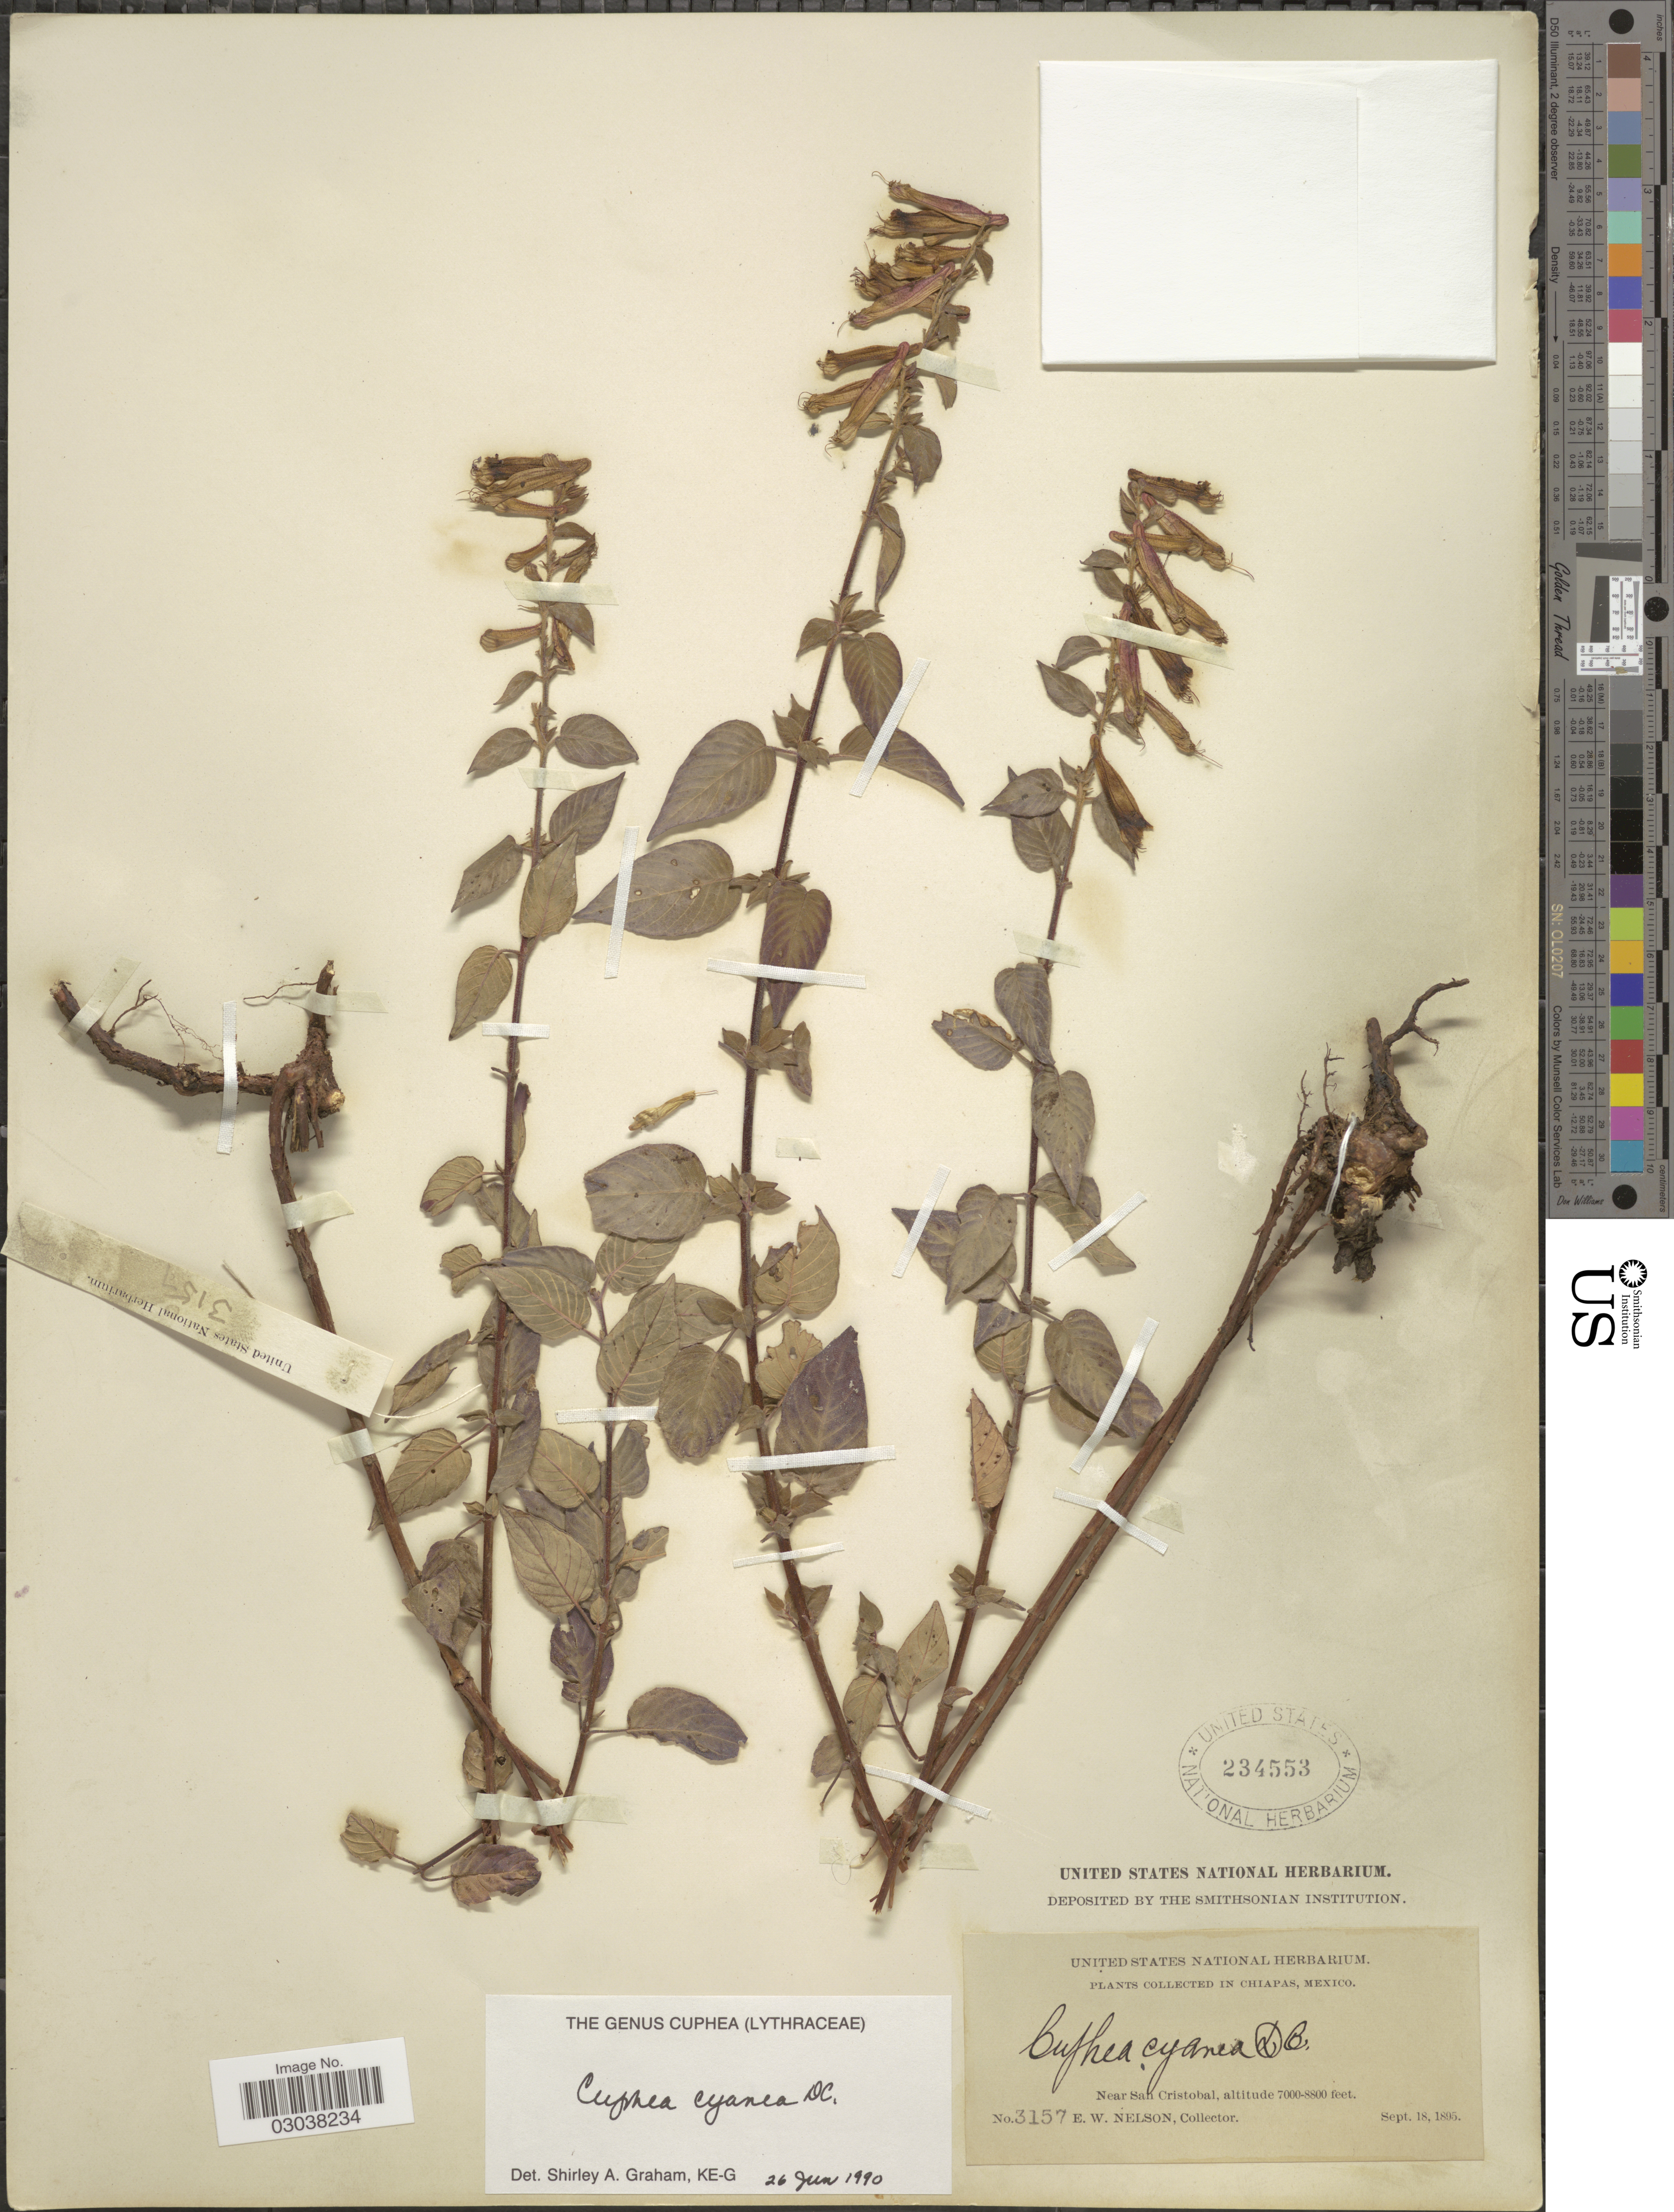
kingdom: Plantae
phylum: Tracheophyta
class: Magnoliopsida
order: Myrtales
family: Lythraceae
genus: Cuphea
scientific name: Cuphea cyanea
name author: DC.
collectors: E. W. Nelson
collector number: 3157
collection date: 1895-09-18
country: Mexico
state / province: Chiapas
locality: Near San Cristobal.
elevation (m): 2134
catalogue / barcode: US 234553